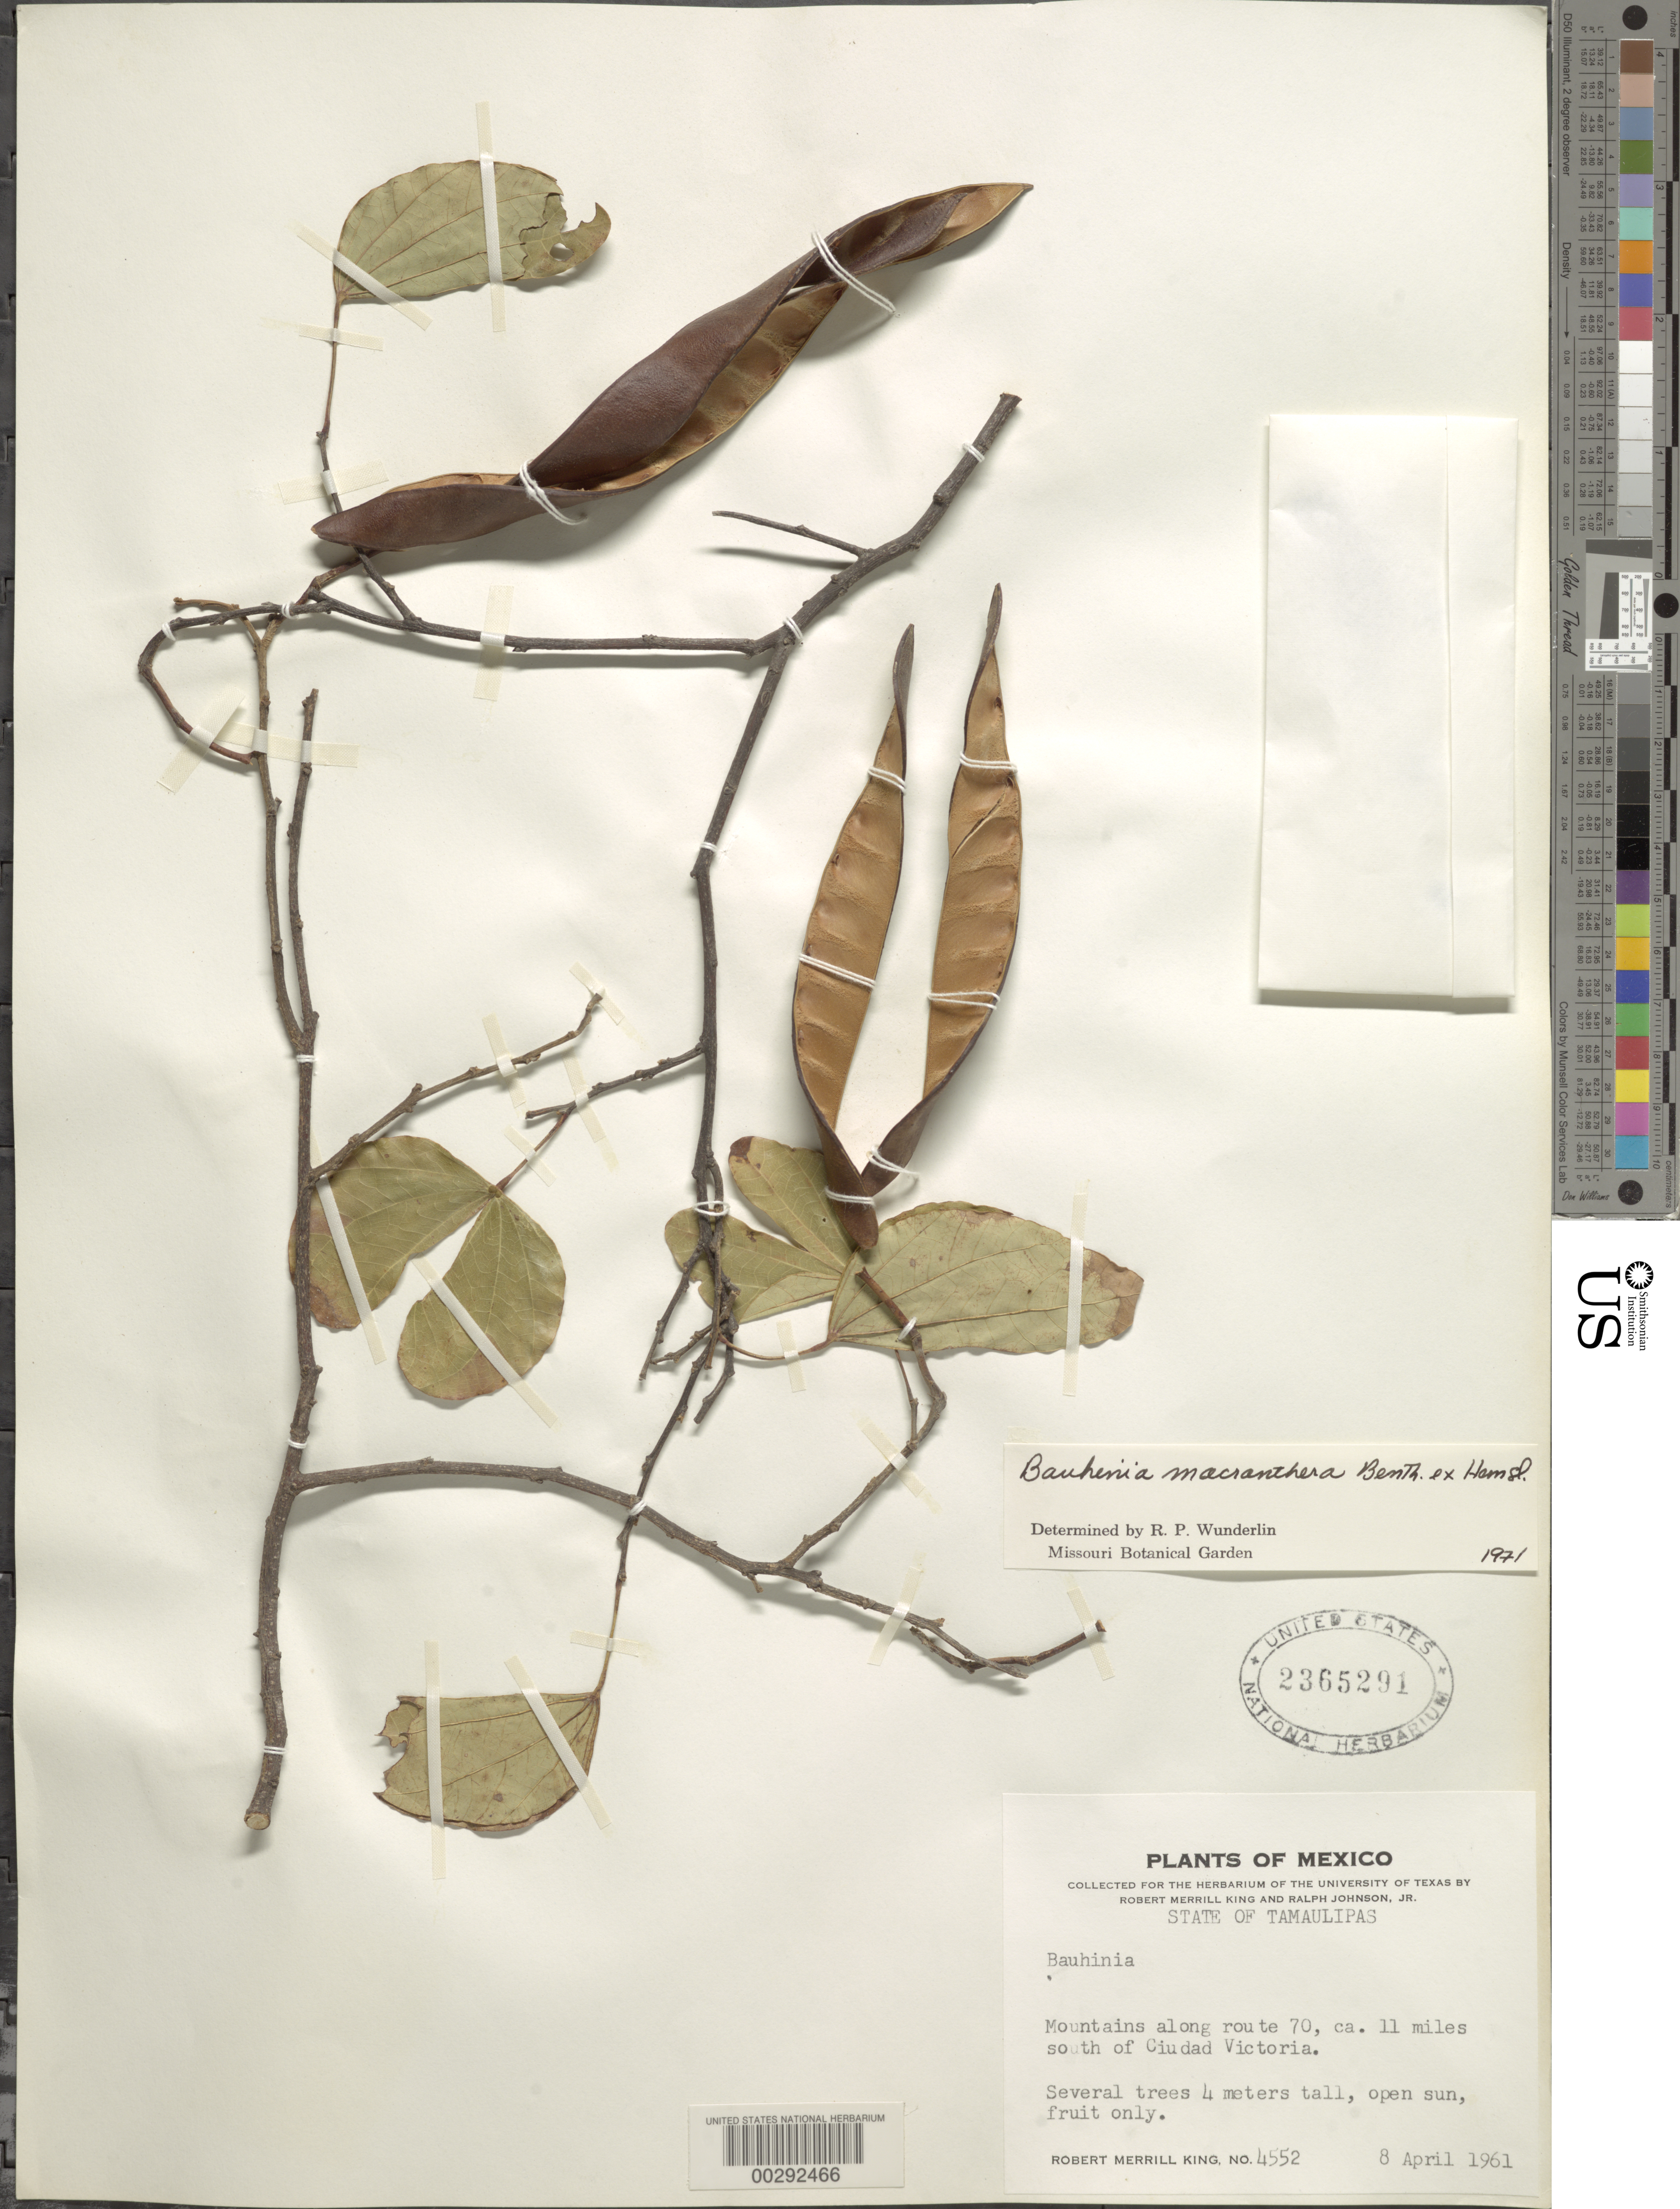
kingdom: Plantae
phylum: Tracheophyta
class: Magnoliopsida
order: Fabales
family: Fabaceae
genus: Bauhinia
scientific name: Bauhinia macranthera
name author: Benth. ex Hemsl.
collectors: R. M. King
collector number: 4552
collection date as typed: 08 Apr 1961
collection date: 1961-04-08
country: Mexico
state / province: Tamaulipas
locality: Mountains along route 70, ca 11 mi S of ciudad Victoria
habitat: Open sun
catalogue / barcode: US 2365291